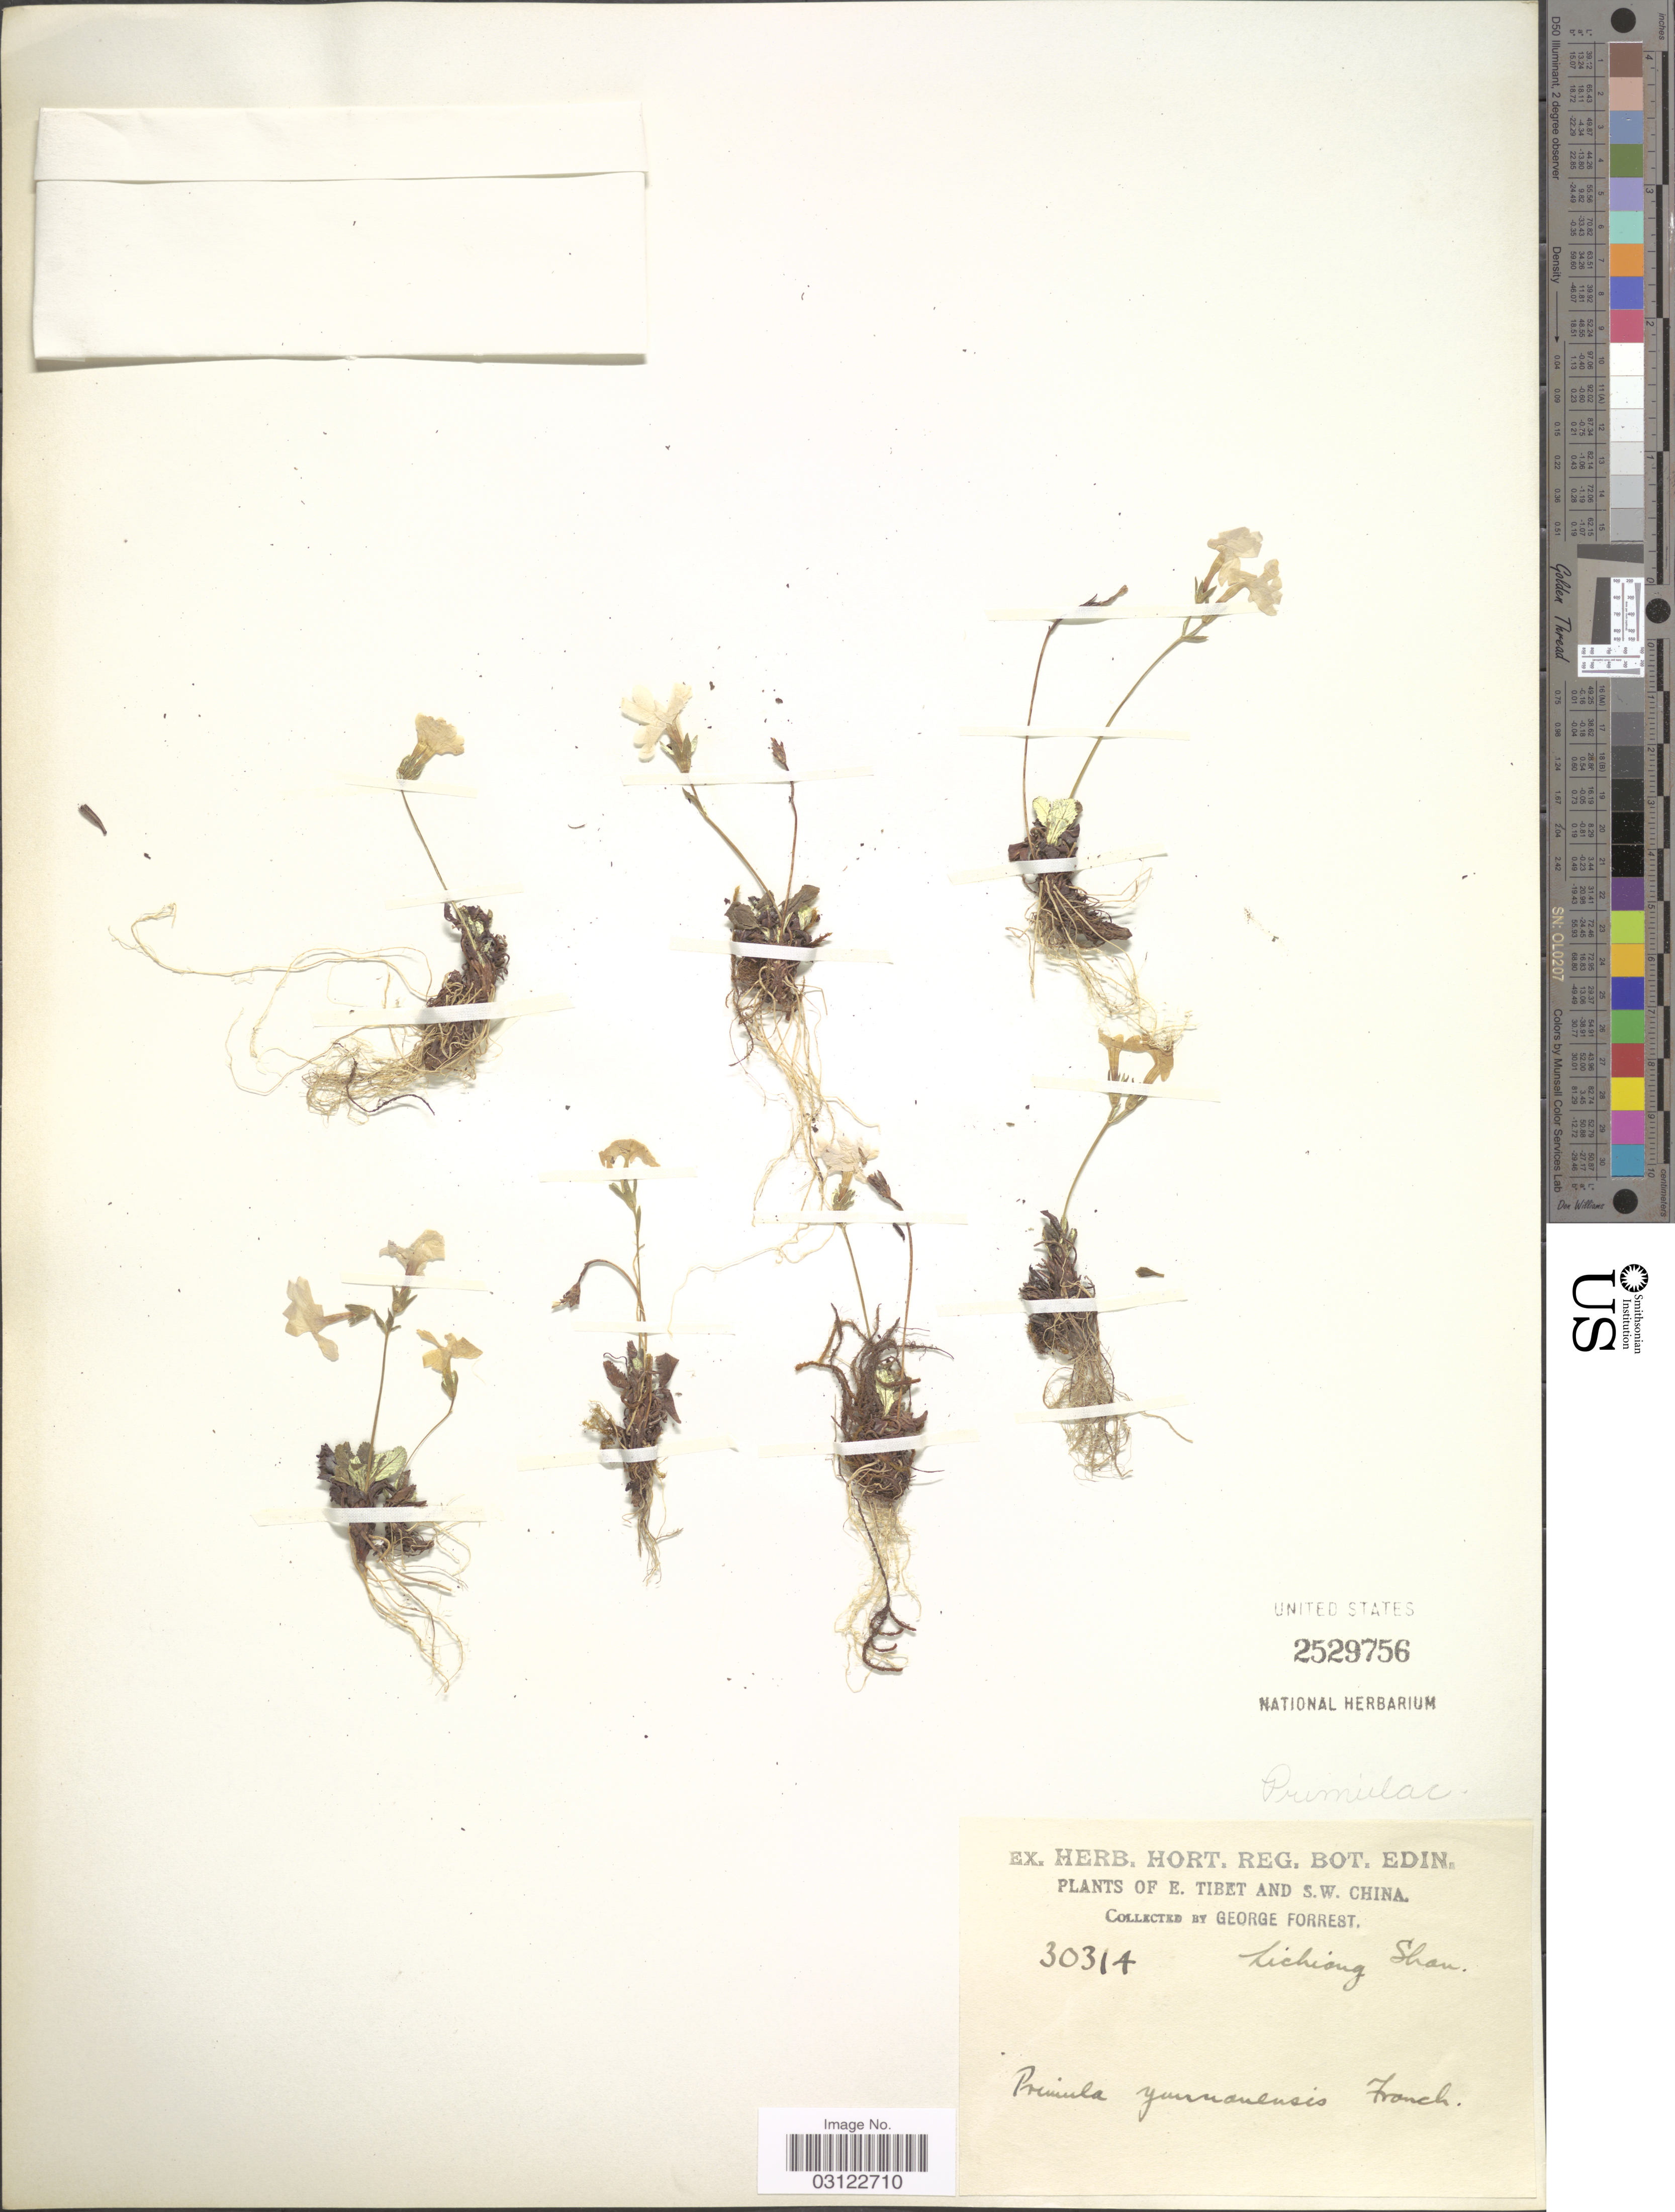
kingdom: Plantae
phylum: Tracheophyta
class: Magnoliopsida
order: Ericales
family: Primulaceae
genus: Primula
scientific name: Primula yunnanensis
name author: Franch.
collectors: G. Forrest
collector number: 30314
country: China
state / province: Xizang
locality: E. Tibet and S.W. China. Lichiang Shan.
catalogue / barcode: US 2529756